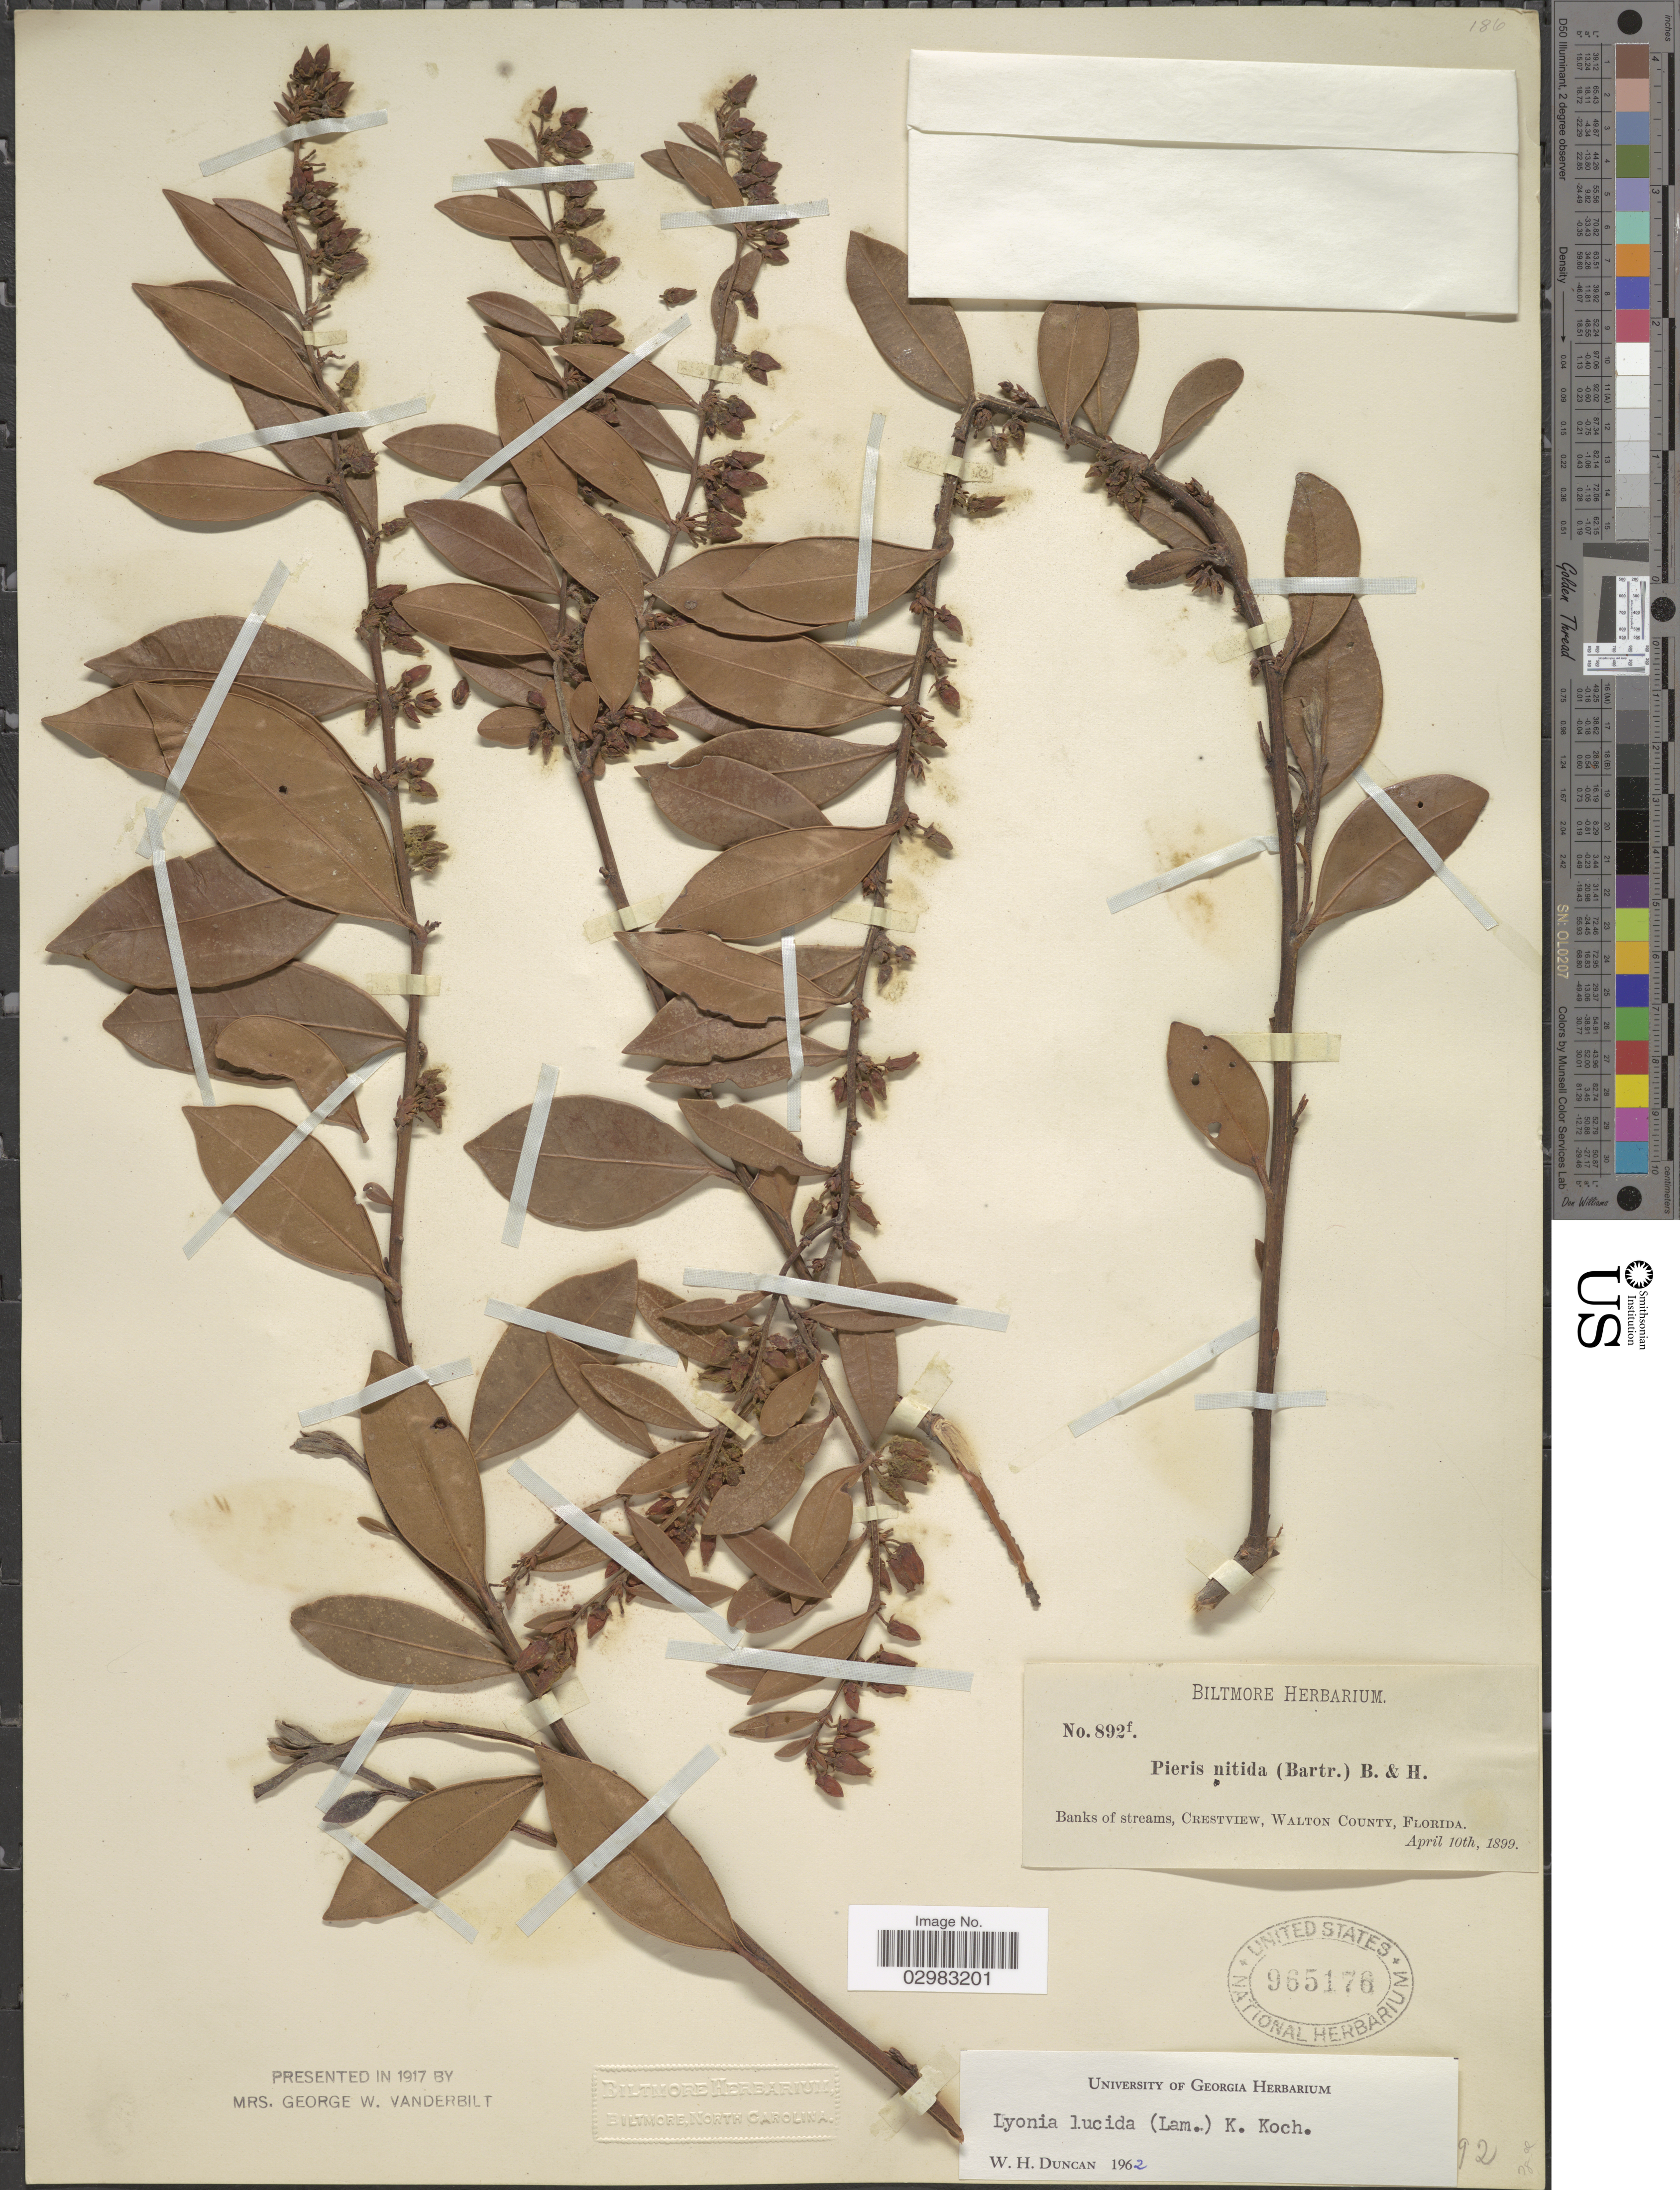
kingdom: Plantae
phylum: Tracheophyta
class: Magnoliopsida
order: Ericales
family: Ericaceae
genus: Lyonia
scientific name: Lyonia lucida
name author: K. Koch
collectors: ex herb. Biltmore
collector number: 892f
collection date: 1899-04-10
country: United States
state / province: Florida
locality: Crestview, Walton County.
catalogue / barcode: US 965176